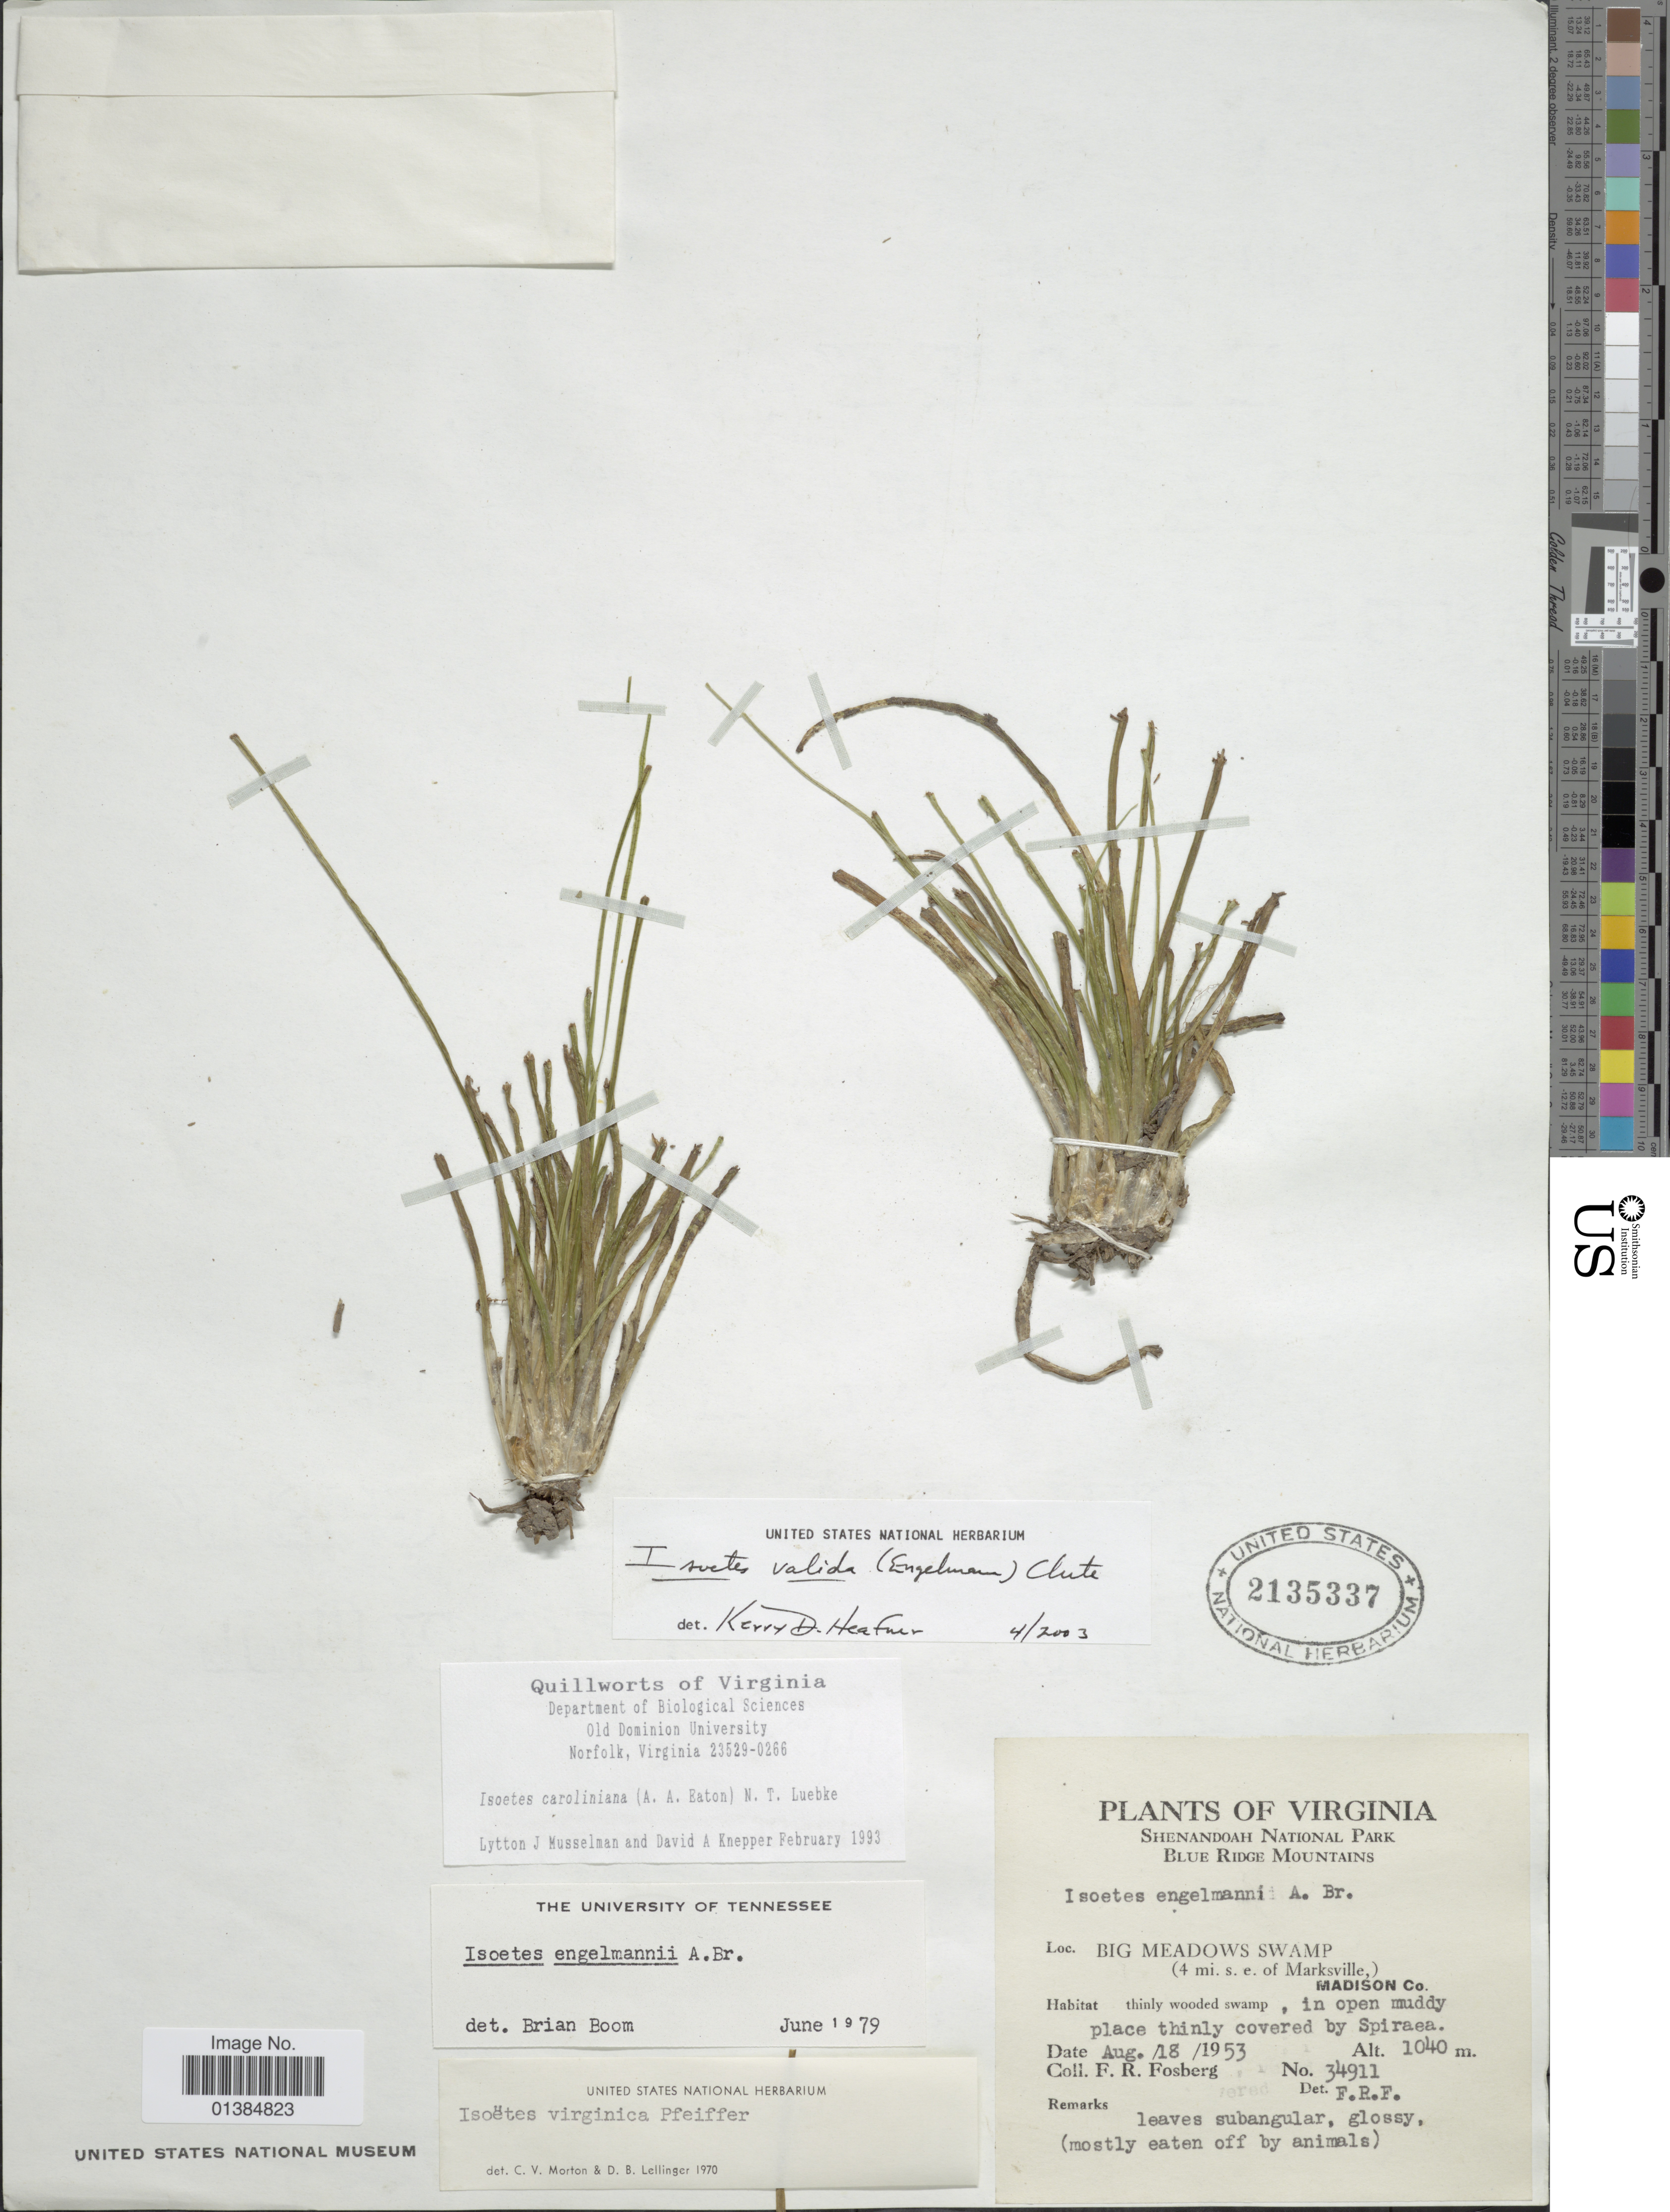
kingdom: Plantae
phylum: Tracheophyta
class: Lycopodiopsida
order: Isoetales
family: Isoetaceae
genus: Isoetes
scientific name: Isoetes valida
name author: (Engelm.) Clute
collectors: F. R. Fosberg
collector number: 34911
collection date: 1953-08-18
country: United States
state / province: Virginia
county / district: Madison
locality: Big Meadows Swamp (4 mi. s.e. of Marksville), Madison Co.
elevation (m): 1040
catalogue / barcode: US 2135337